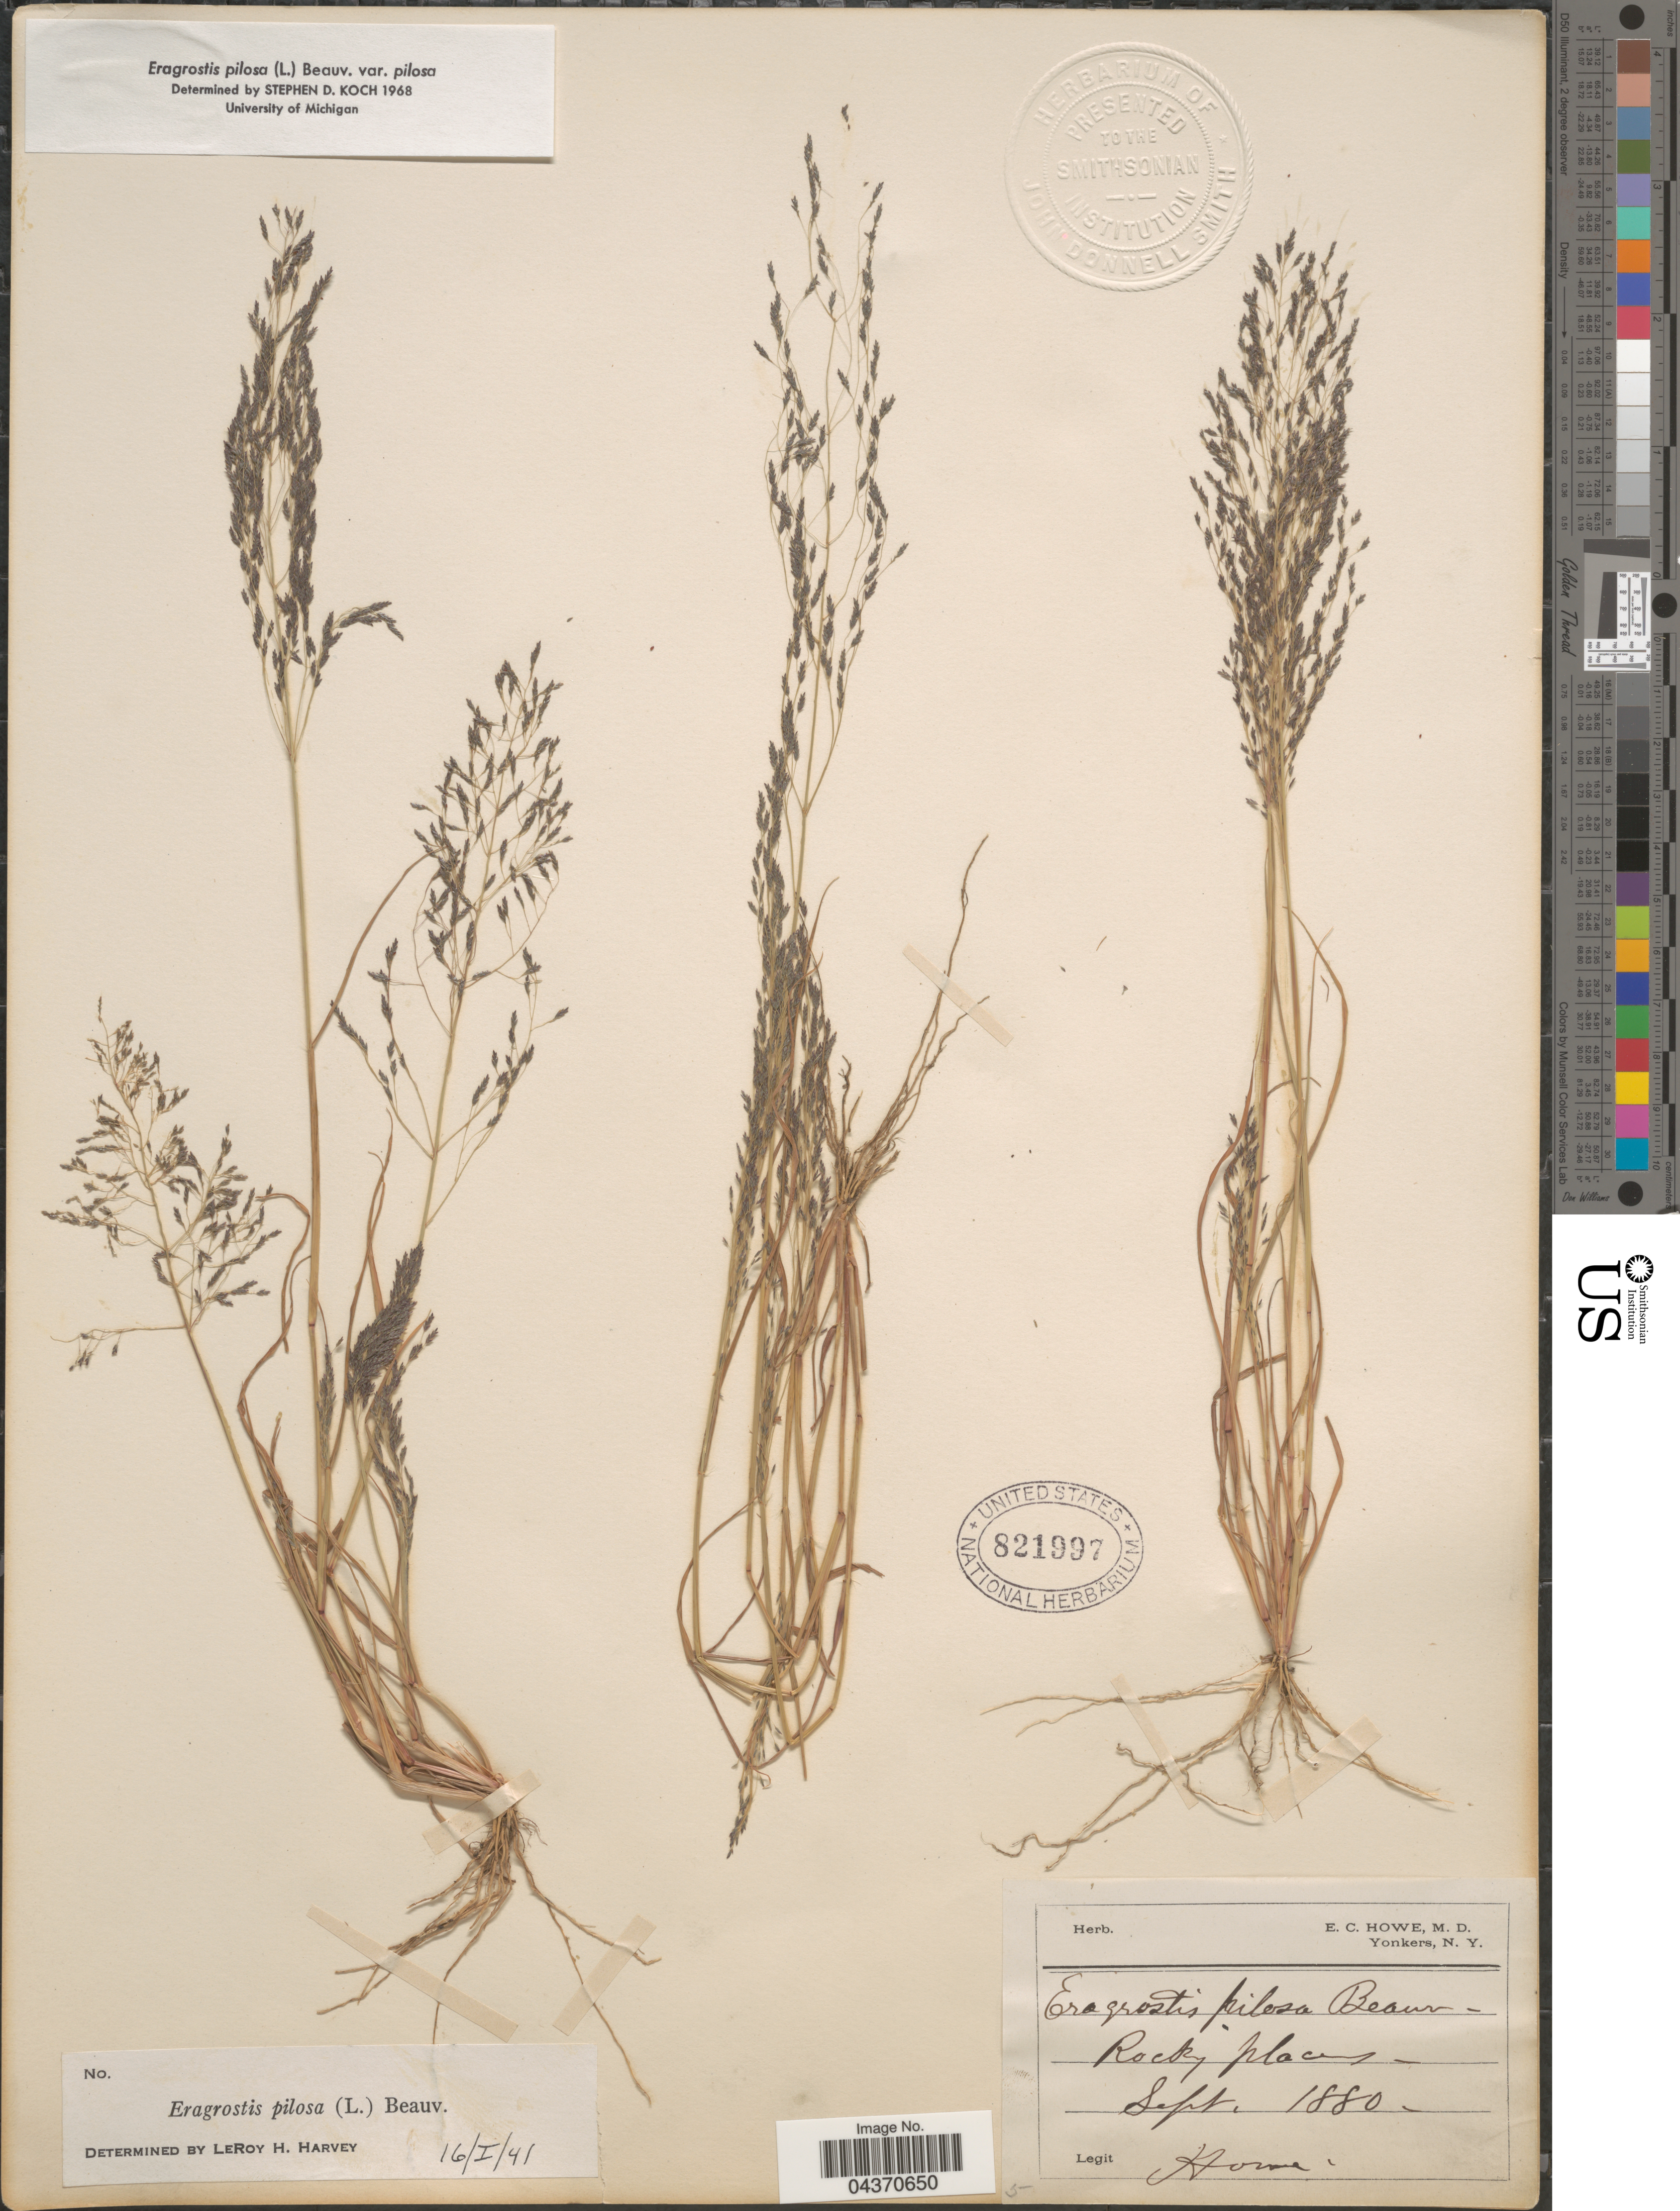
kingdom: Plantae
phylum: Tracheophyta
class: Liliopsida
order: Poales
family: Poaceae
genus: Eragrostis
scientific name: Eragrostis pilosa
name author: (L.) P. Beauv.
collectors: E. Howe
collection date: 1880-09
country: United States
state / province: New York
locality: Rocky places. Yonkers.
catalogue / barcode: US 821997